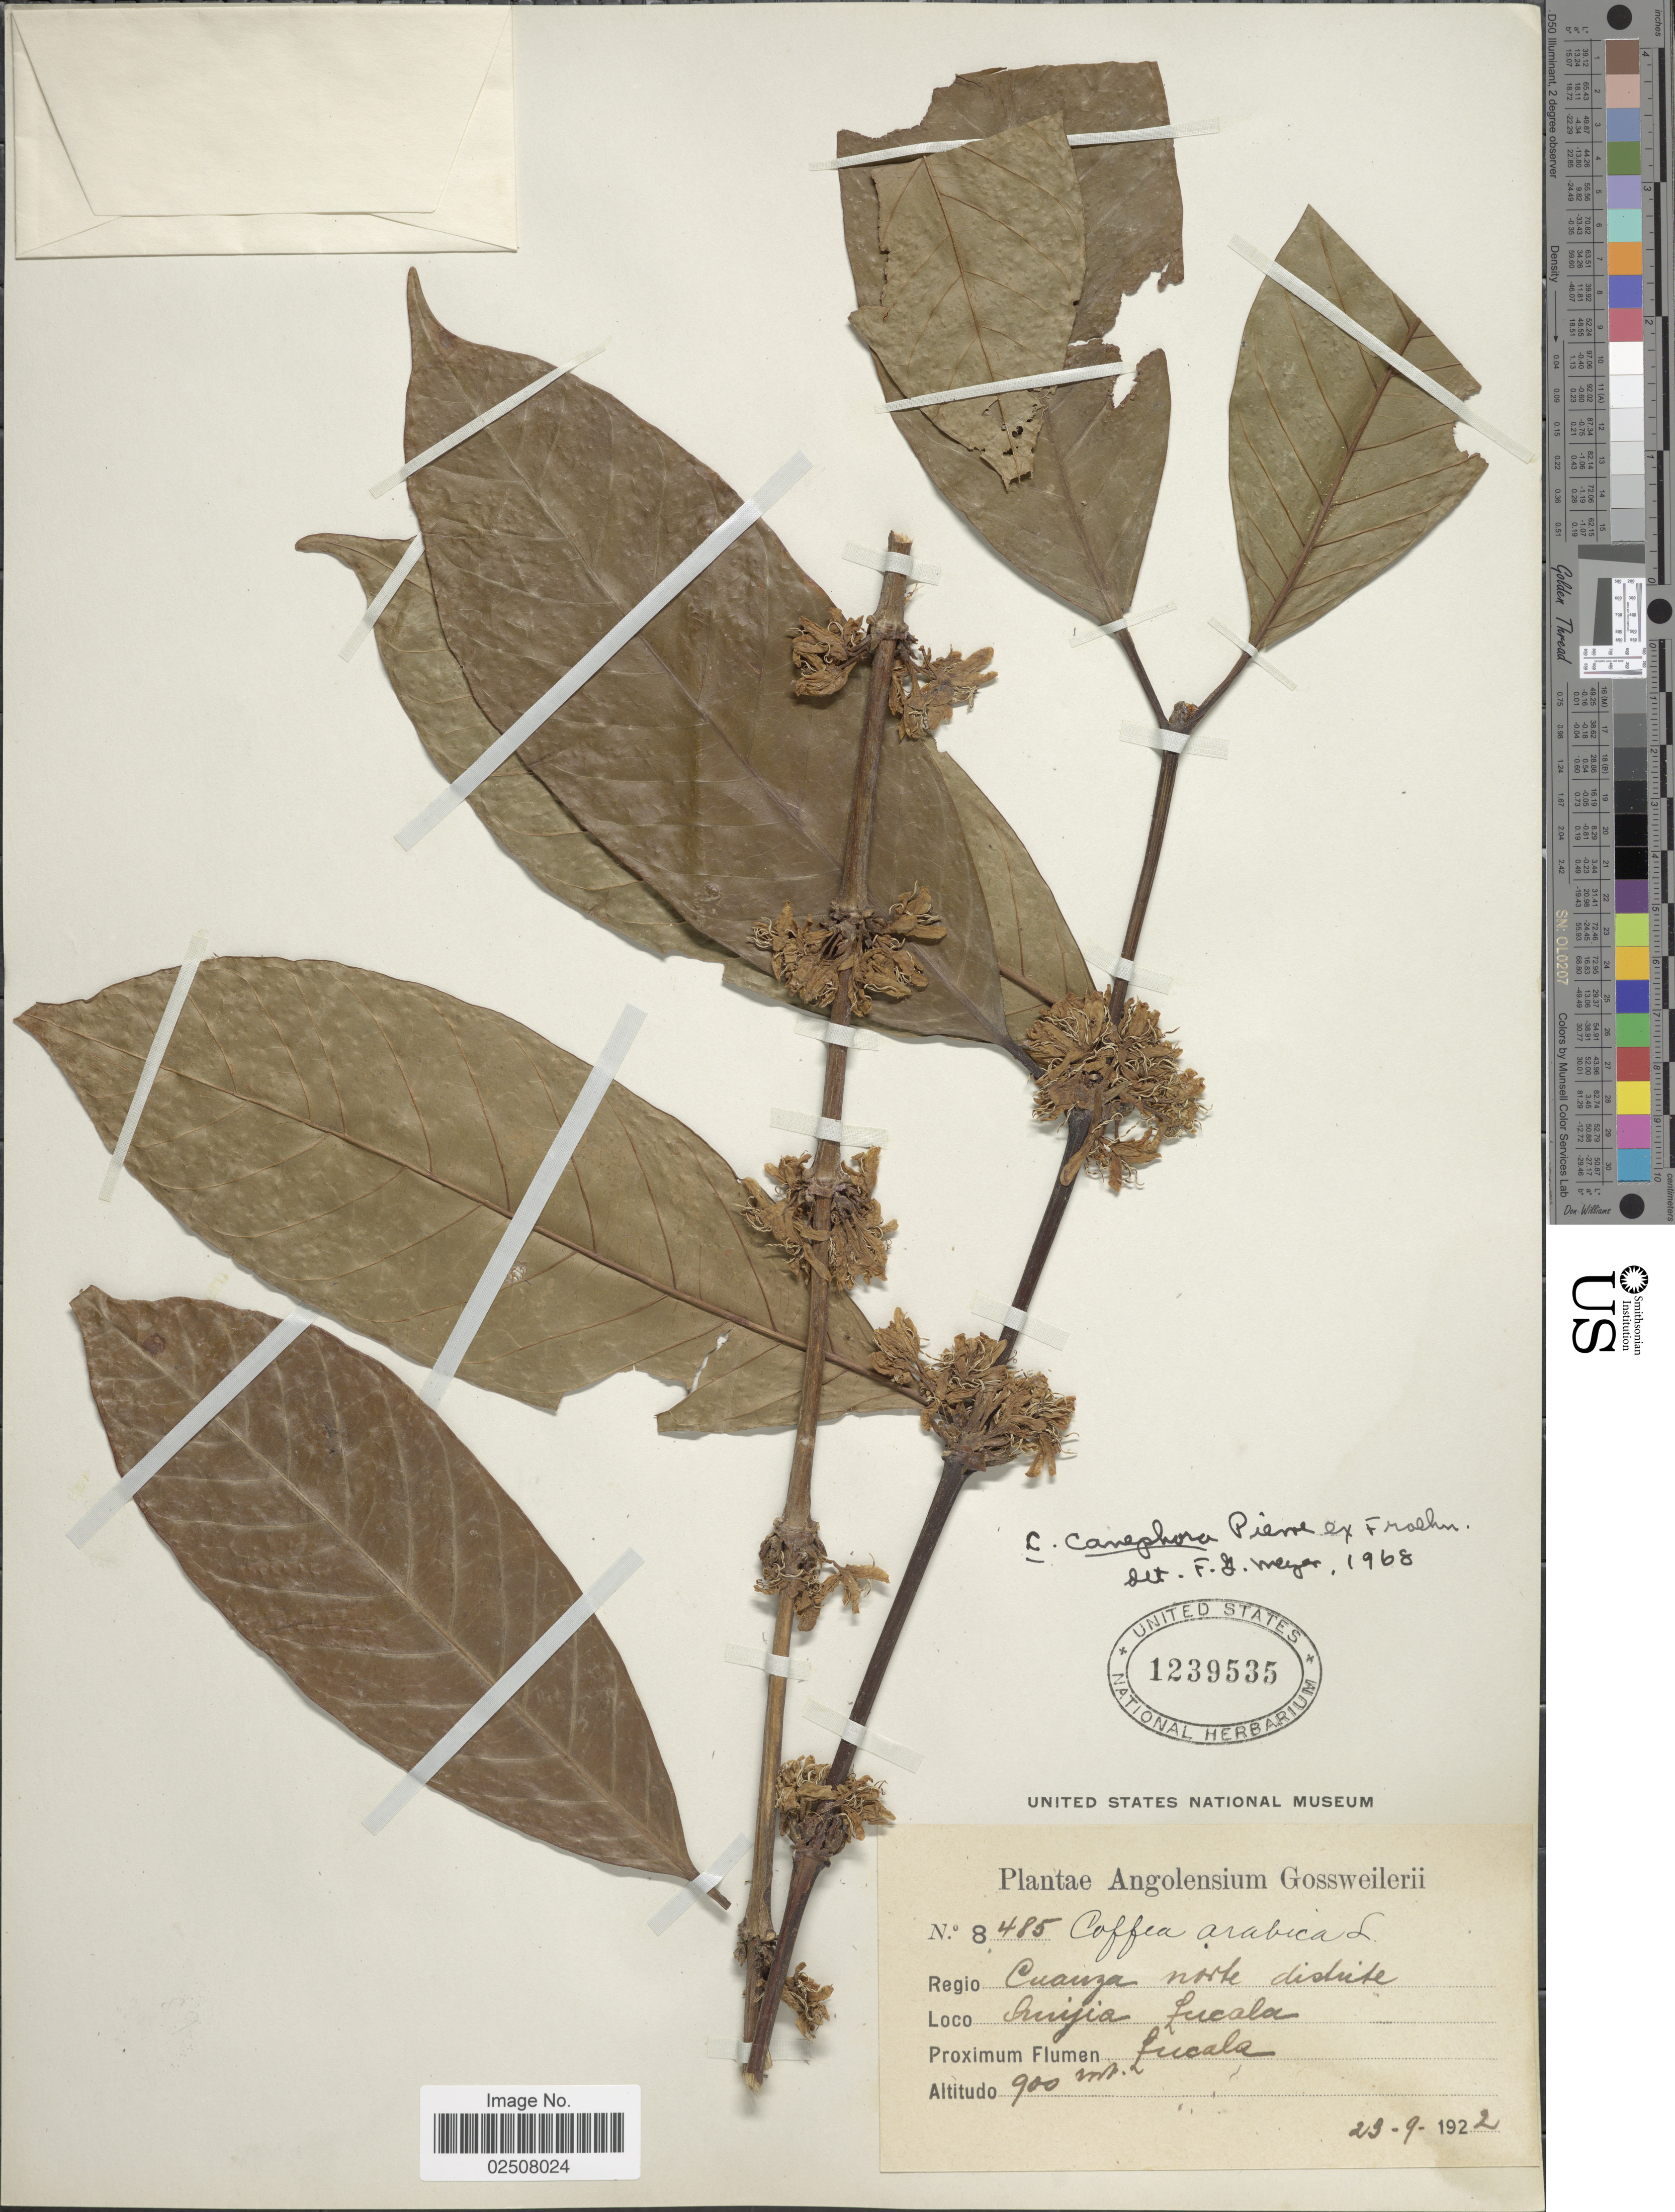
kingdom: Plantae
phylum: Tracheophyta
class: Magnoliopsida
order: Gentianales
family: Rubiaceae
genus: Coffea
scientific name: Coffea canephora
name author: Pierre ex A. Cunn.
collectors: -. Gossweiler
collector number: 8485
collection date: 1922-09-23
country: Angola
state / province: Cuanza Norte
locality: Regio Cuanza norte distrite, [illegible text]ruija Lucala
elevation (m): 900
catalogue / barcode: US 1239535